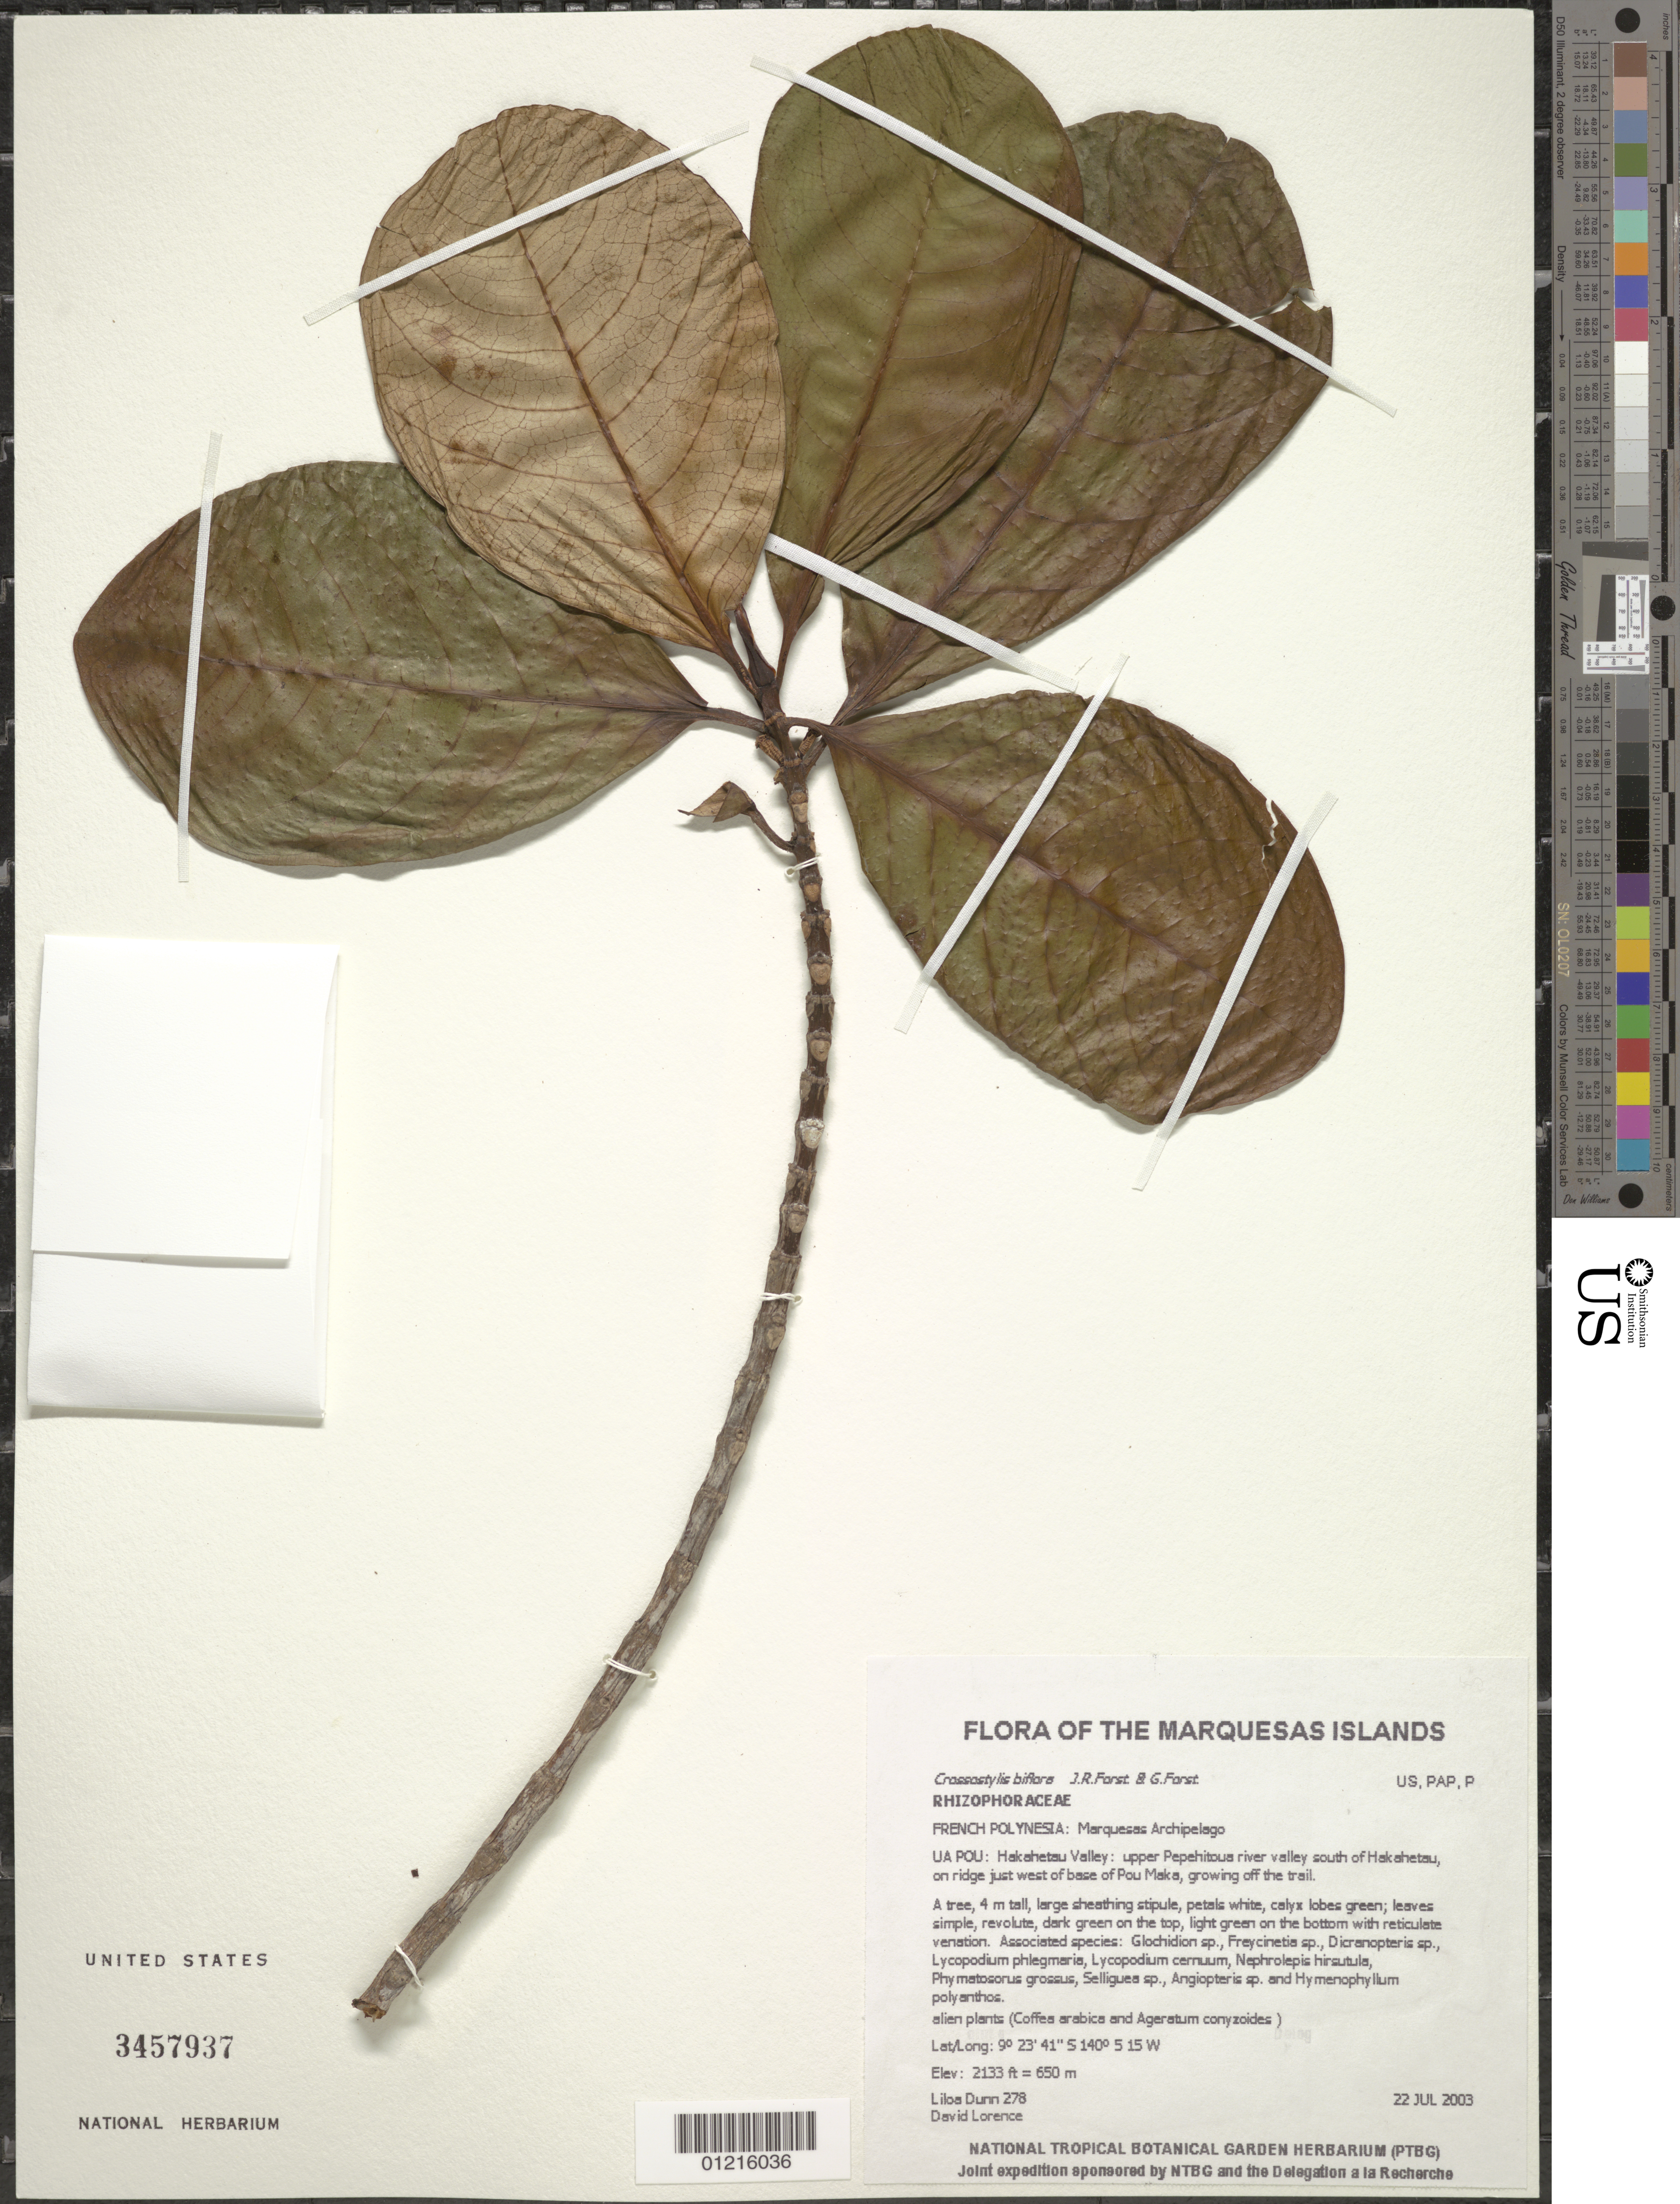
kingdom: Plantae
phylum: Tracheophyta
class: Magnoliopsida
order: Malpighiales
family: Rhizophoraceae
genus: Crossostylis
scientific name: Crossostylis biflora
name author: J.R. Forst. & G. Forst.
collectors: L. Dunn & D. Lorence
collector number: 278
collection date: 2003-07-22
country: French Polynesia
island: Ua Pou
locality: Hakahetau Valley: on the ridge trail west of the base of Poumaka growing off the trail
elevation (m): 650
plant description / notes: Alien plants (Coffea arabica and Ageratum conyzoides )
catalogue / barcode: US 3457937